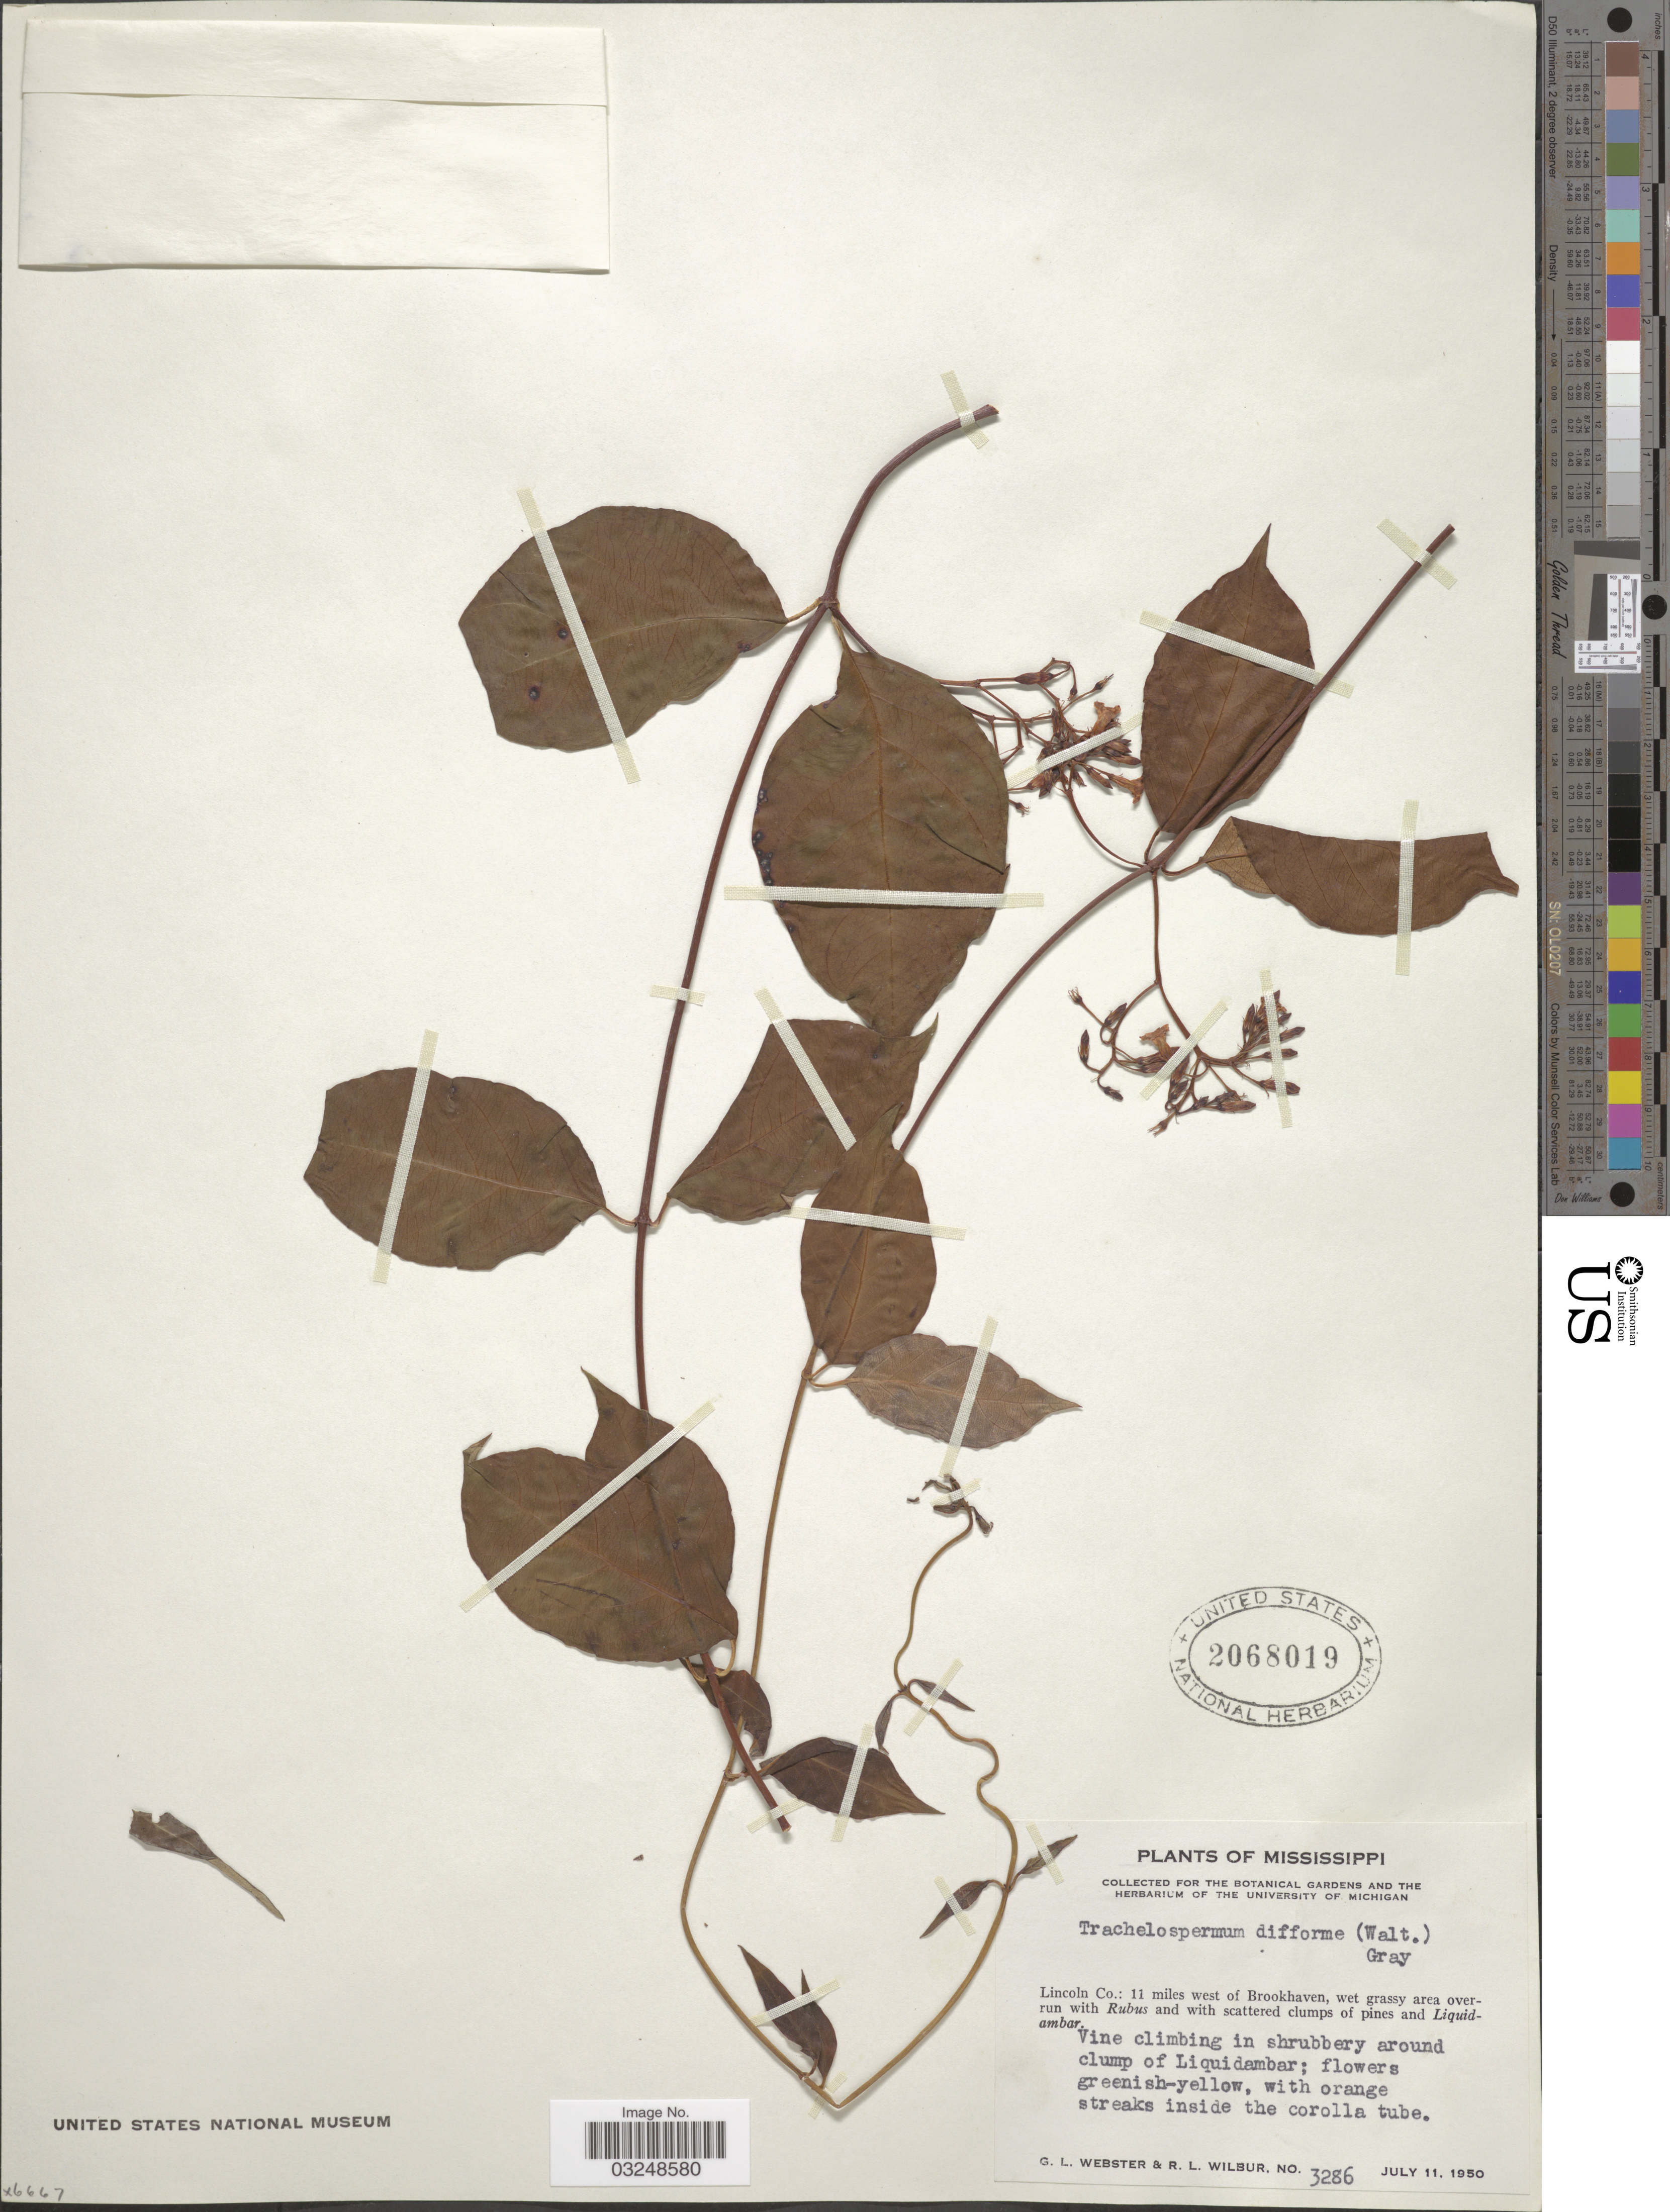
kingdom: Plantae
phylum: Tracheophyta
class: Magnoliopsida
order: Gentianales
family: Apocynaceae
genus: Trachelospermum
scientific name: Trachelospermum difforme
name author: (Walter) A. Gray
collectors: G. L. Webster & R. L. Wilbur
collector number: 3286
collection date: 1950-07-11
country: United States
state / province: Mississippi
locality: Lincoln Co.: 11 miles west of Brookhaven.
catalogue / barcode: US 2068019